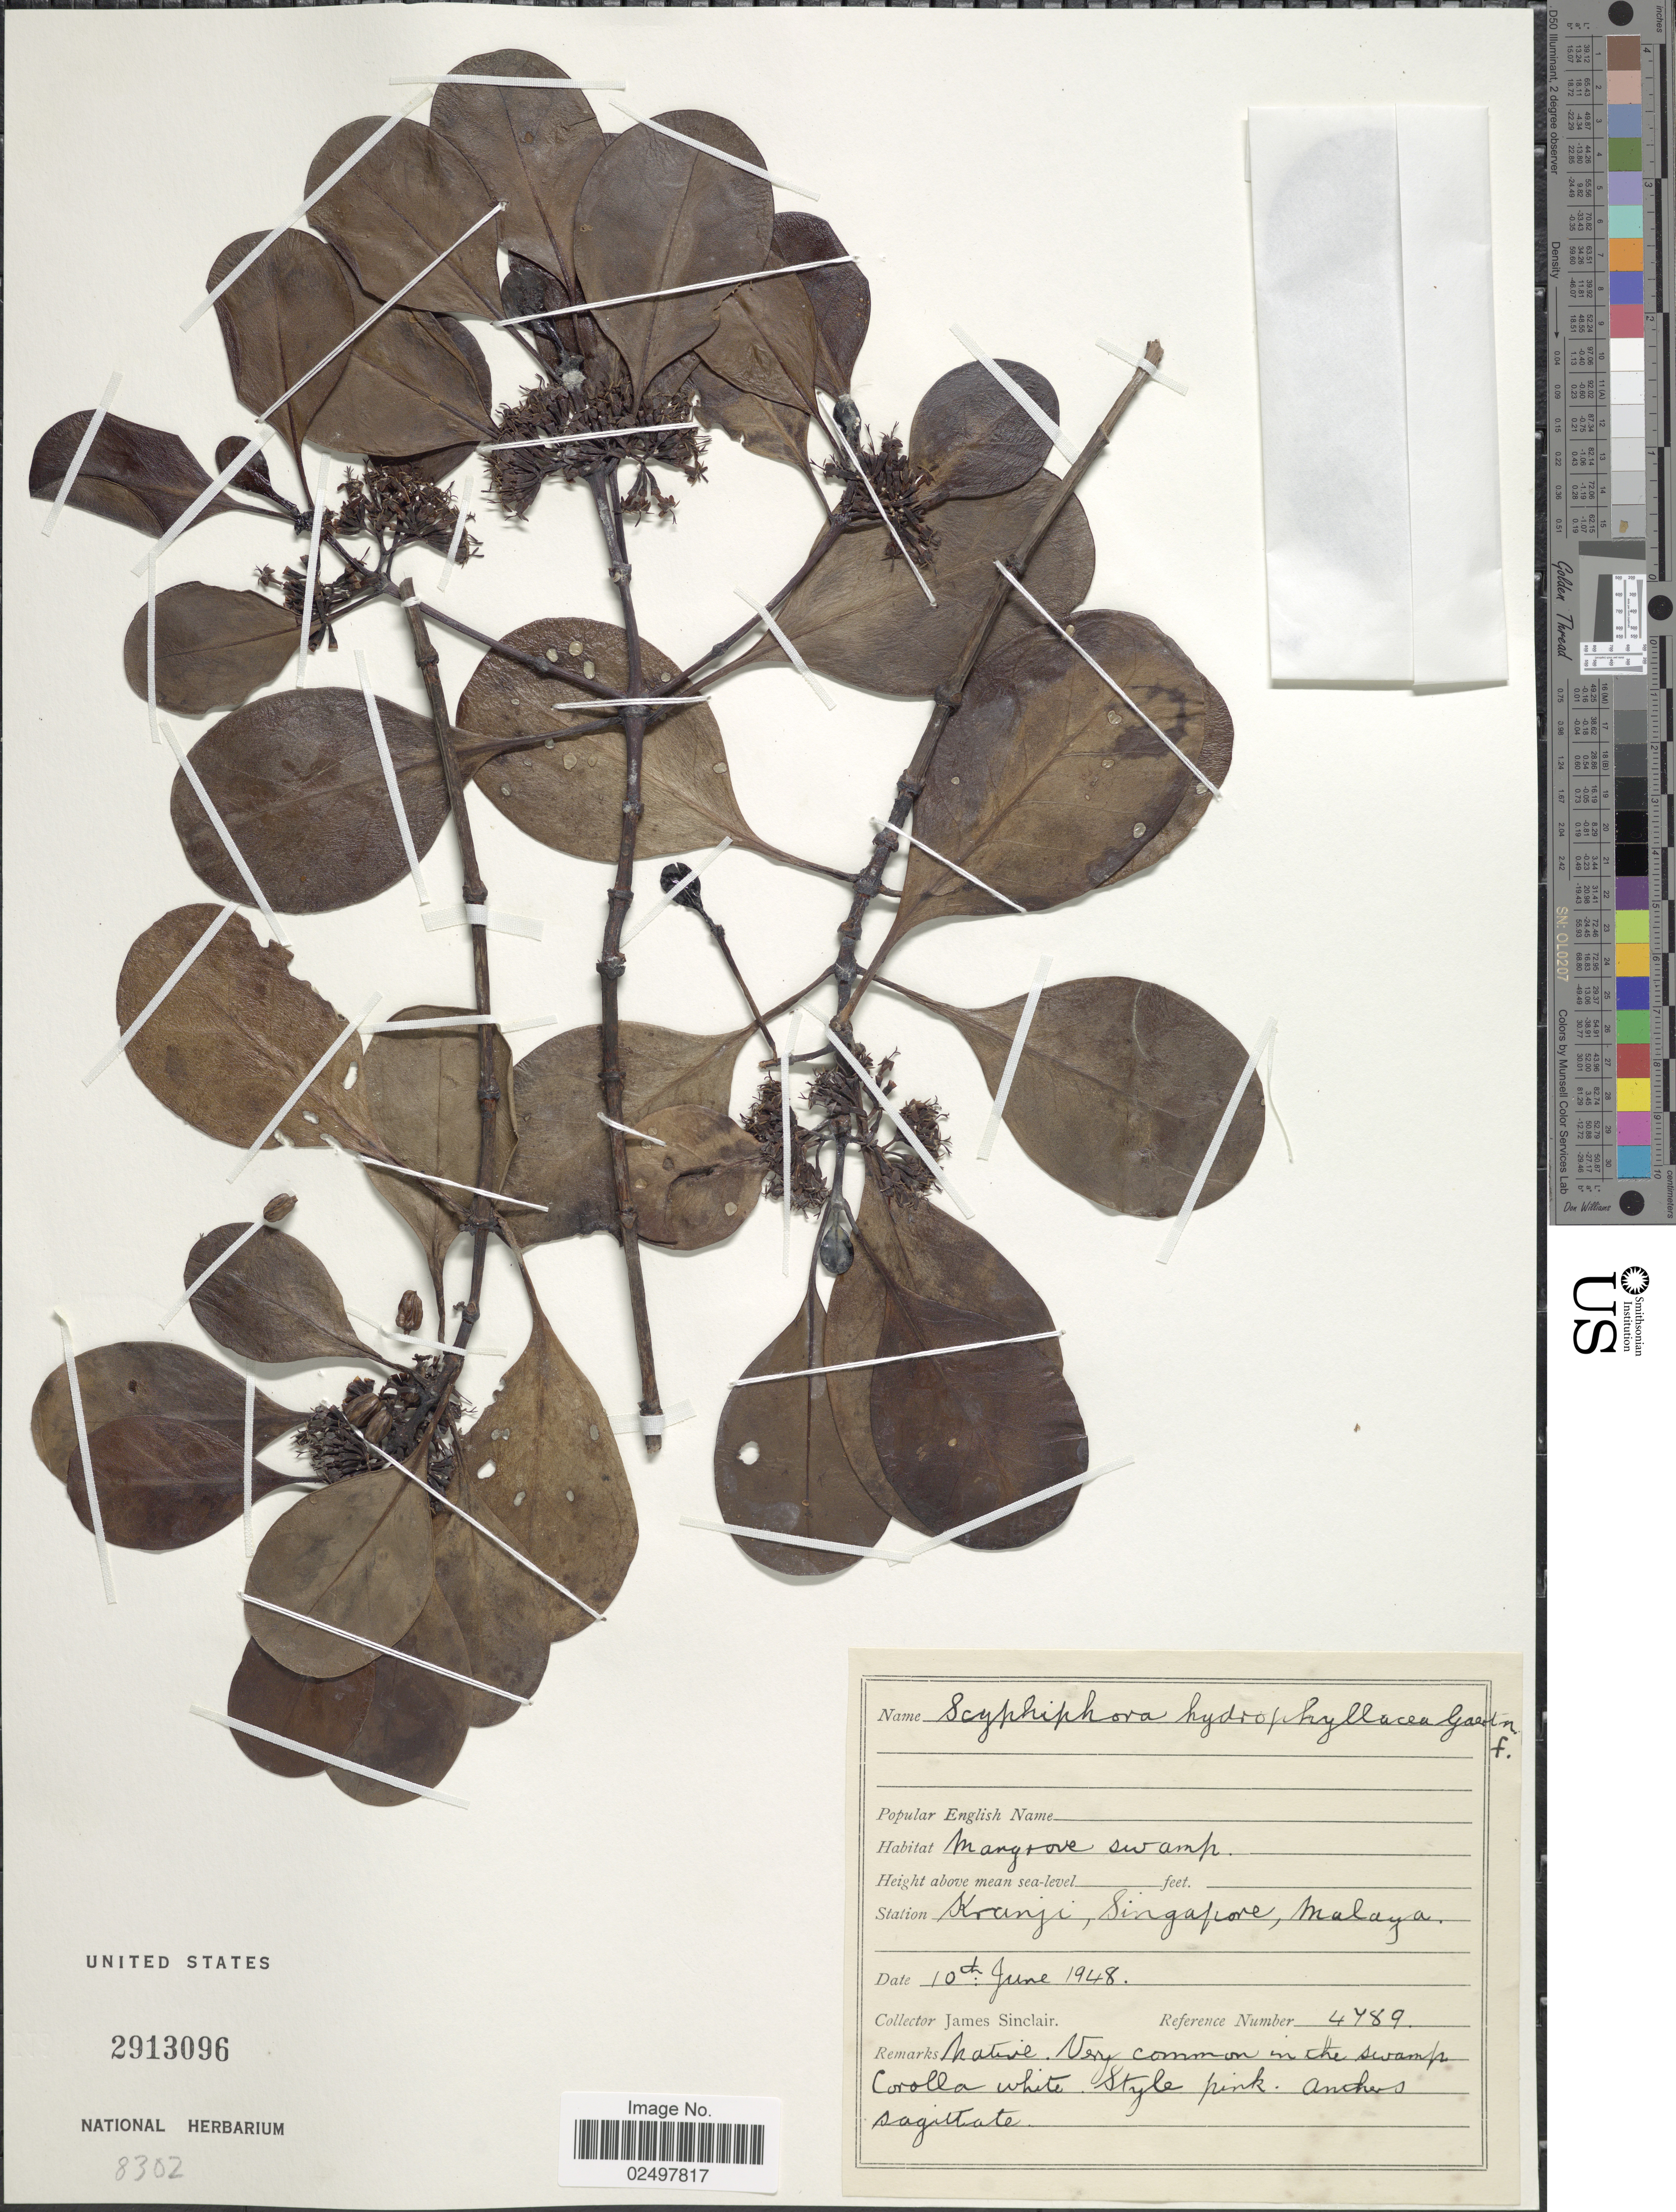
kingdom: Plantae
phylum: Tracheophyta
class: Magnoliopsida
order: Gentianales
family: Rubiaceae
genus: Scyphiphora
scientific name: Scyphiphora hydrophyllacea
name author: Gaertn.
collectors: J. Sinclair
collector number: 4789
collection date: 1948-06-10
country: Singapore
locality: Magrove swamp, Kranji, Malaya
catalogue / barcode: US 2913096